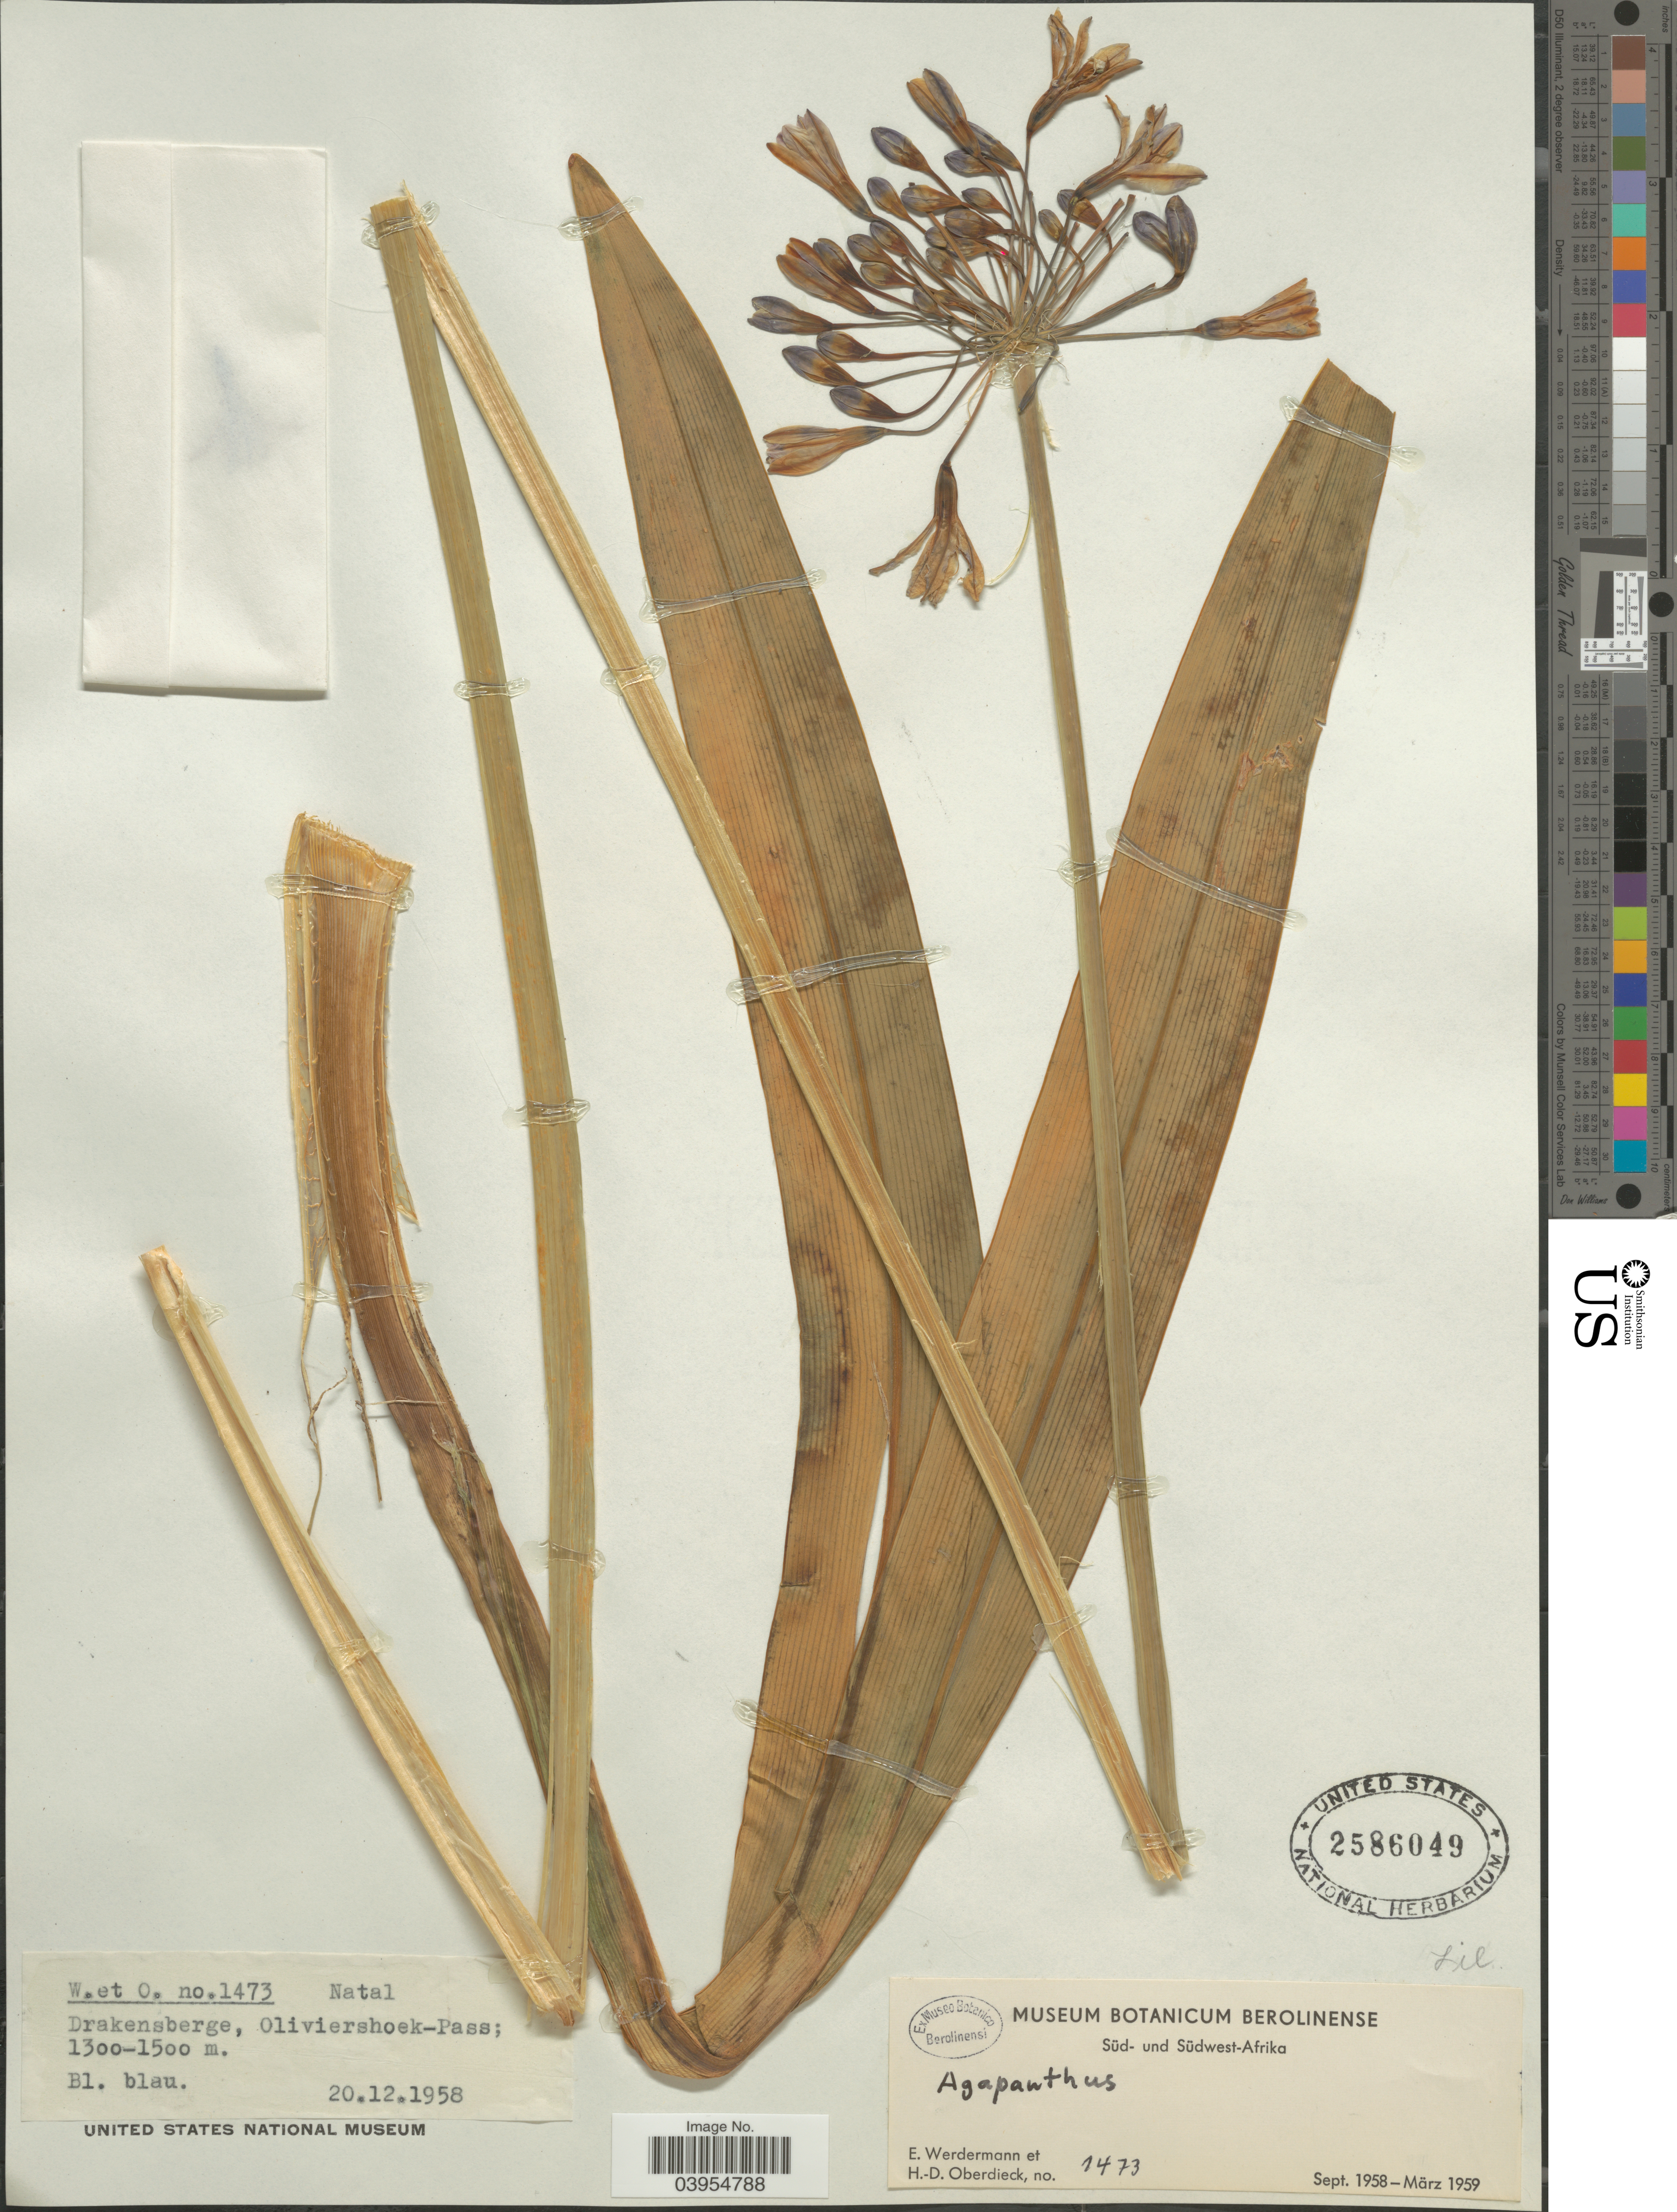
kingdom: Plantae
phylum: Tracheophyta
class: Liliopsida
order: Asparagales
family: Amaryllidaceae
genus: Agapanthus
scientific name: Agapanthus sp.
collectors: E. Werdermann & H. Oberdieck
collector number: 1473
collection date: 1958-12-20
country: South Africa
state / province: KwaZulu-Natal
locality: Natal. Drakensberge, Oliviershoek-Pass. Süd-Afrika.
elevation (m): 1300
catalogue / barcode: US 2586049